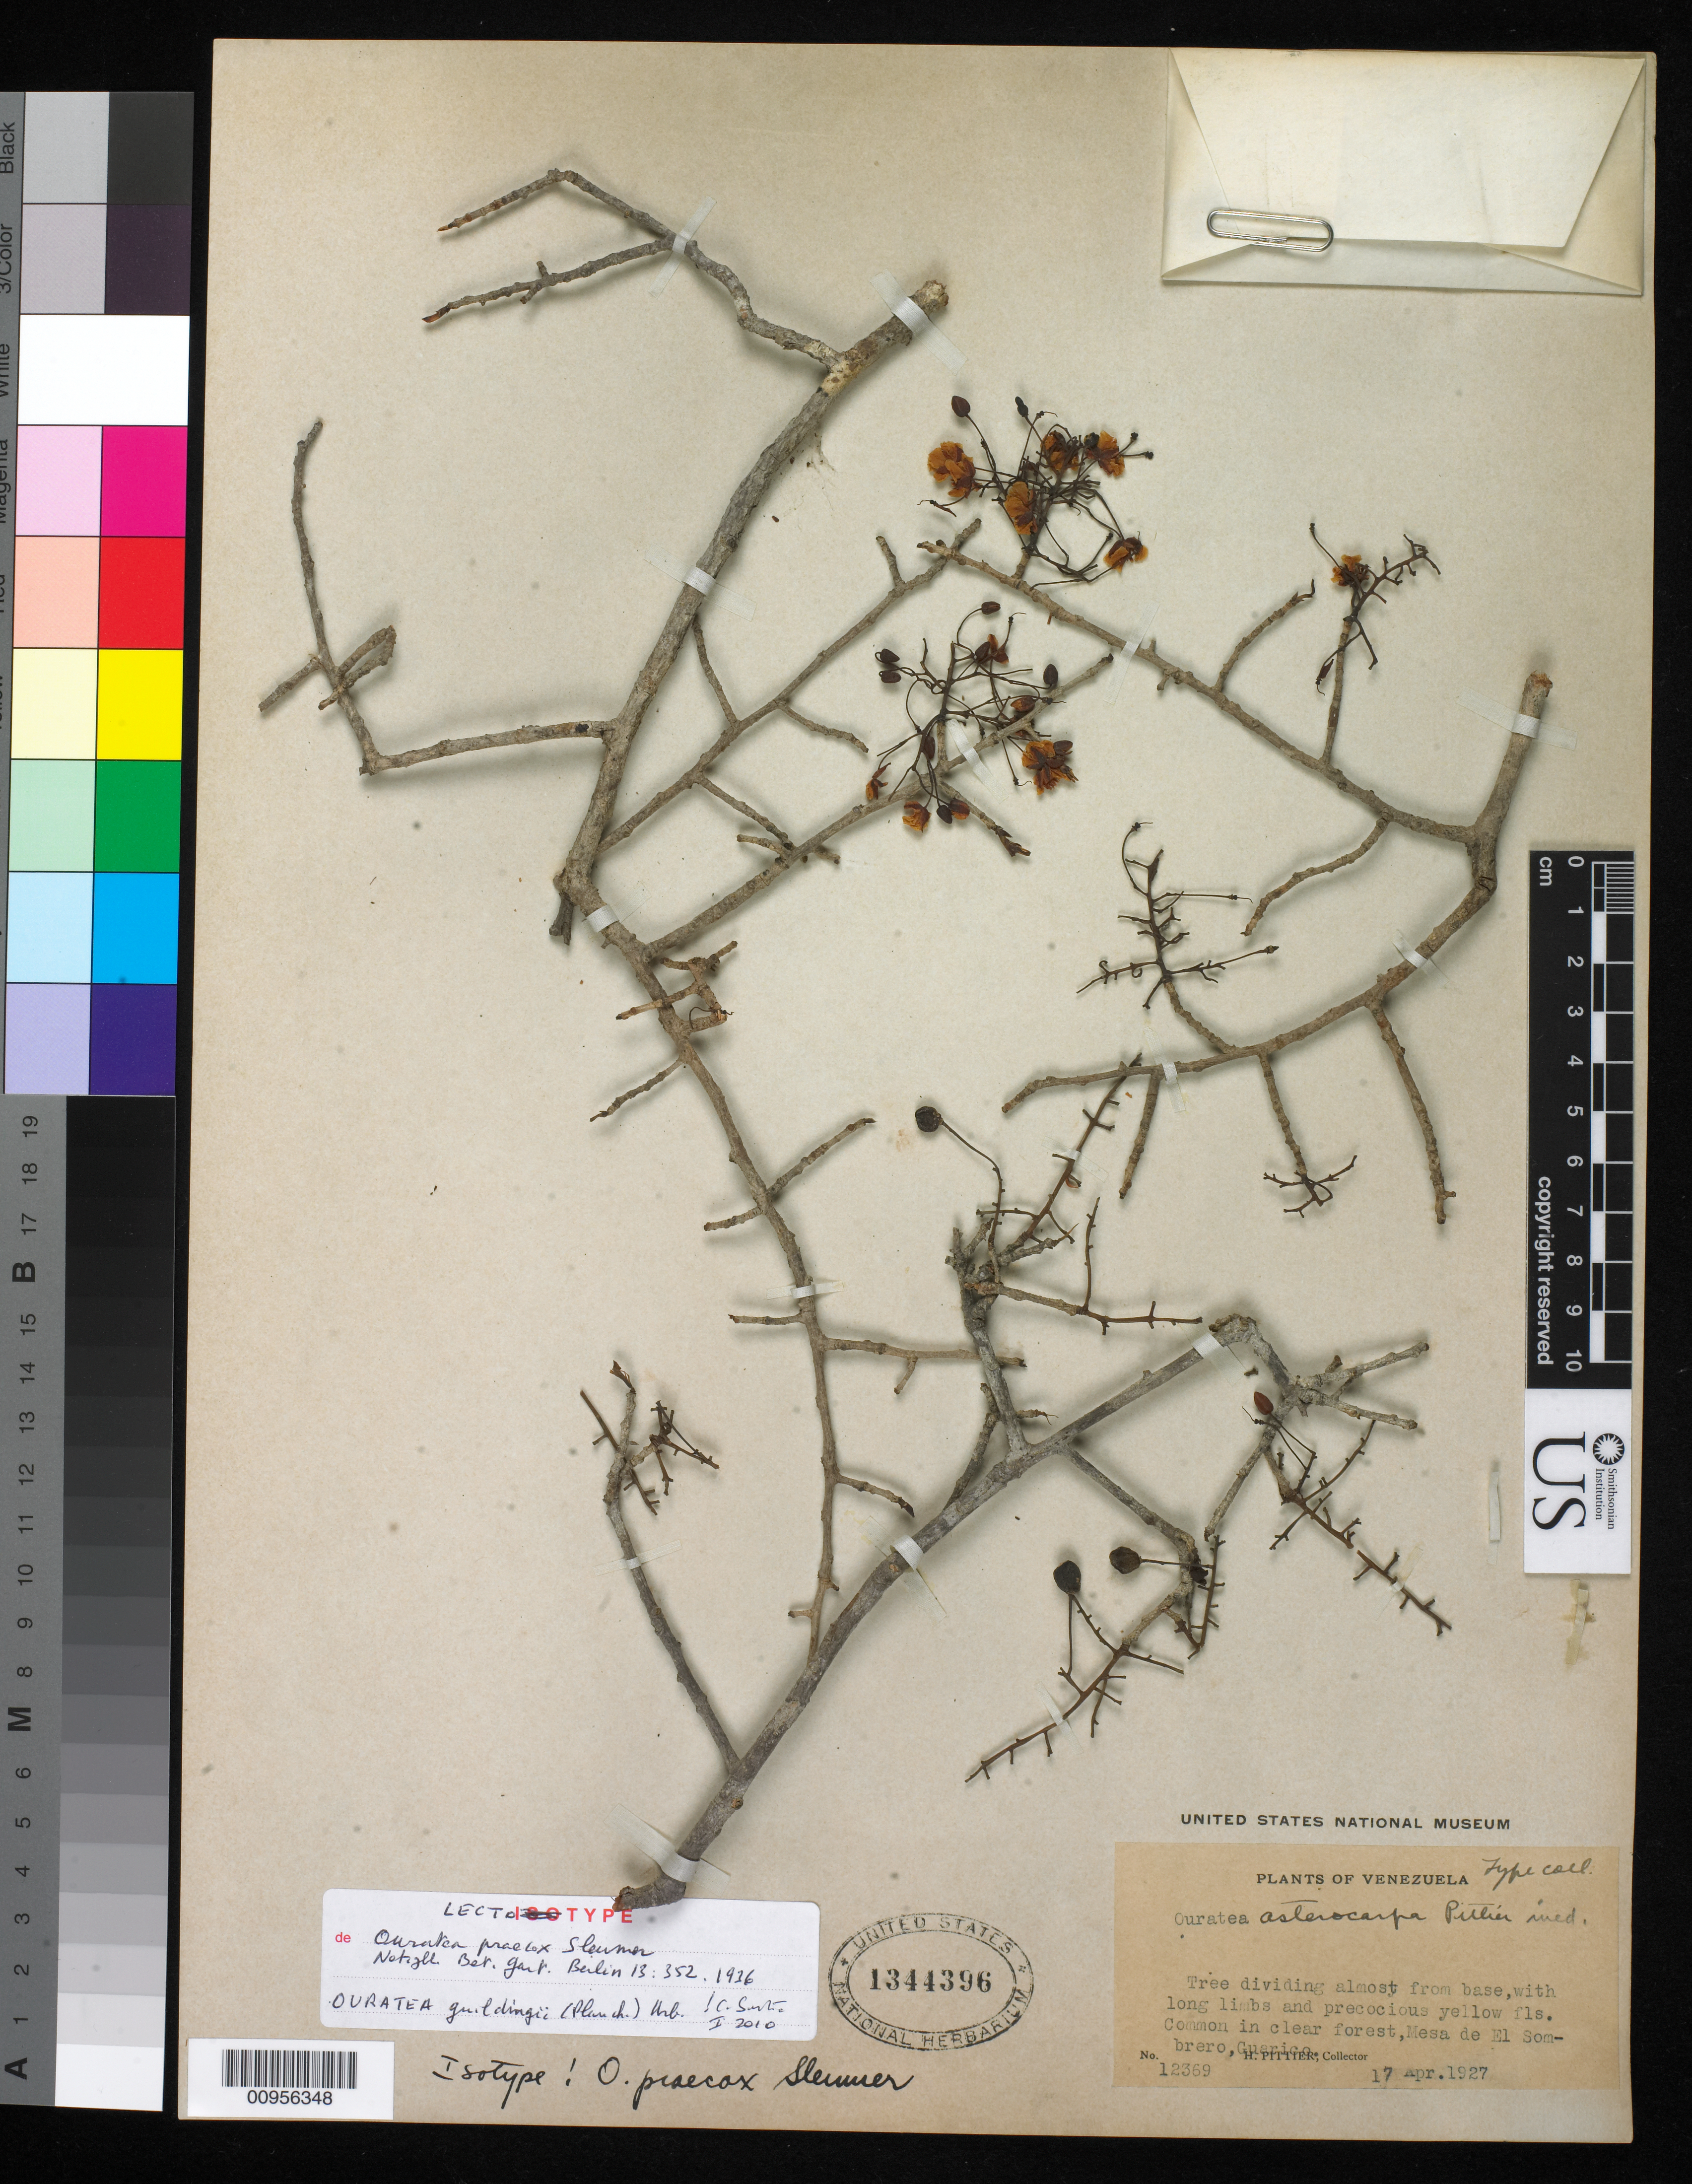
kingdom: Plantae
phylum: Tracheophyta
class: Magnoliopsida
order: Malpighiales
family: Ochnaceae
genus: Ouratea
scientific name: Ouratea praecox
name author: Sleumer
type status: Syntype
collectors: H. F. Pittier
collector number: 12369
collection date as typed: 17 Apr 1927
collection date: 1927-04-17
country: Venezuela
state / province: Guárico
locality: Mesa del Sombrero.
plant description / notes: Annotated by C. Sastre (2010) as "lectotype", apparently ined. Syntypes apparently collected from same tree on different dates.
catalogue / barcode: US 1344396